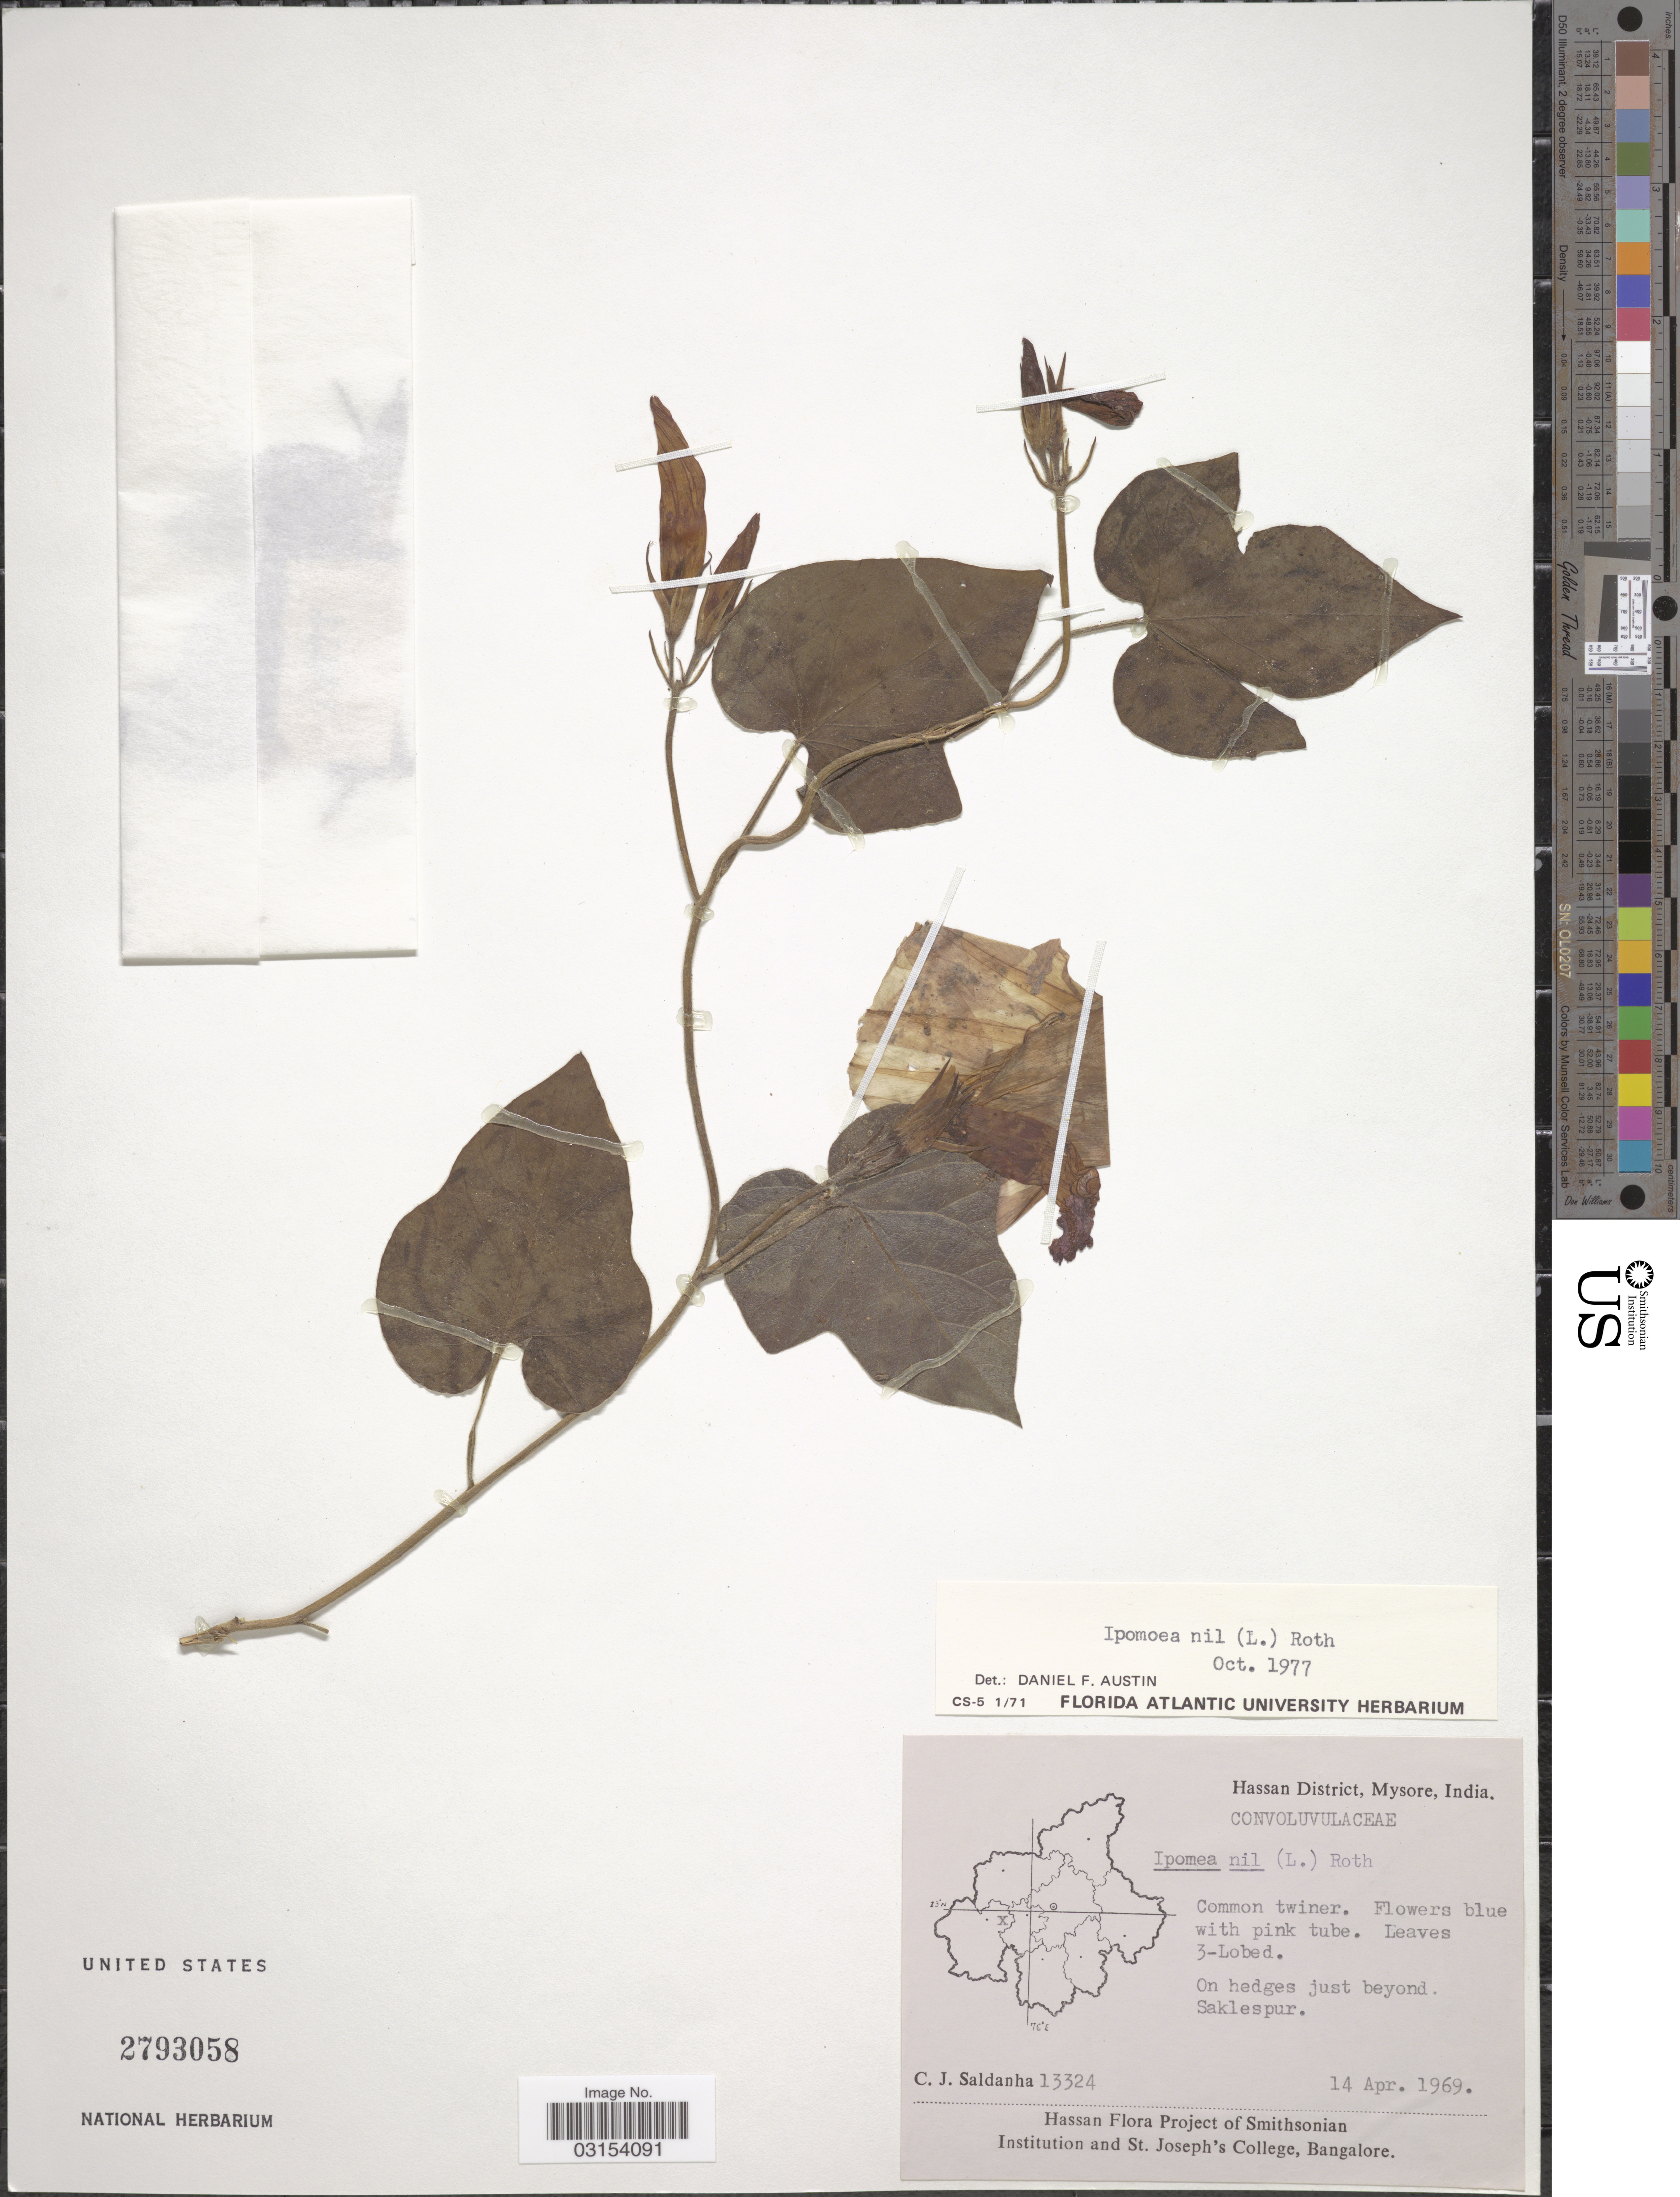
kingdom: Plantae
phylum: Tracheophyta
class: Magnoliopsida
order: Solanales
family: Convolvulaceae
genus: Ipomoea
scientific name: Ipomoea nil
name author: (L.) Roth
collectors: C. J. Saldanha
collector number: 13324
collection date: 1969-04-14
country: India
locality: Hassan District, Mysore, India, On hedges just beyond, Saklespur.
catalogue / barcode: US 2793058